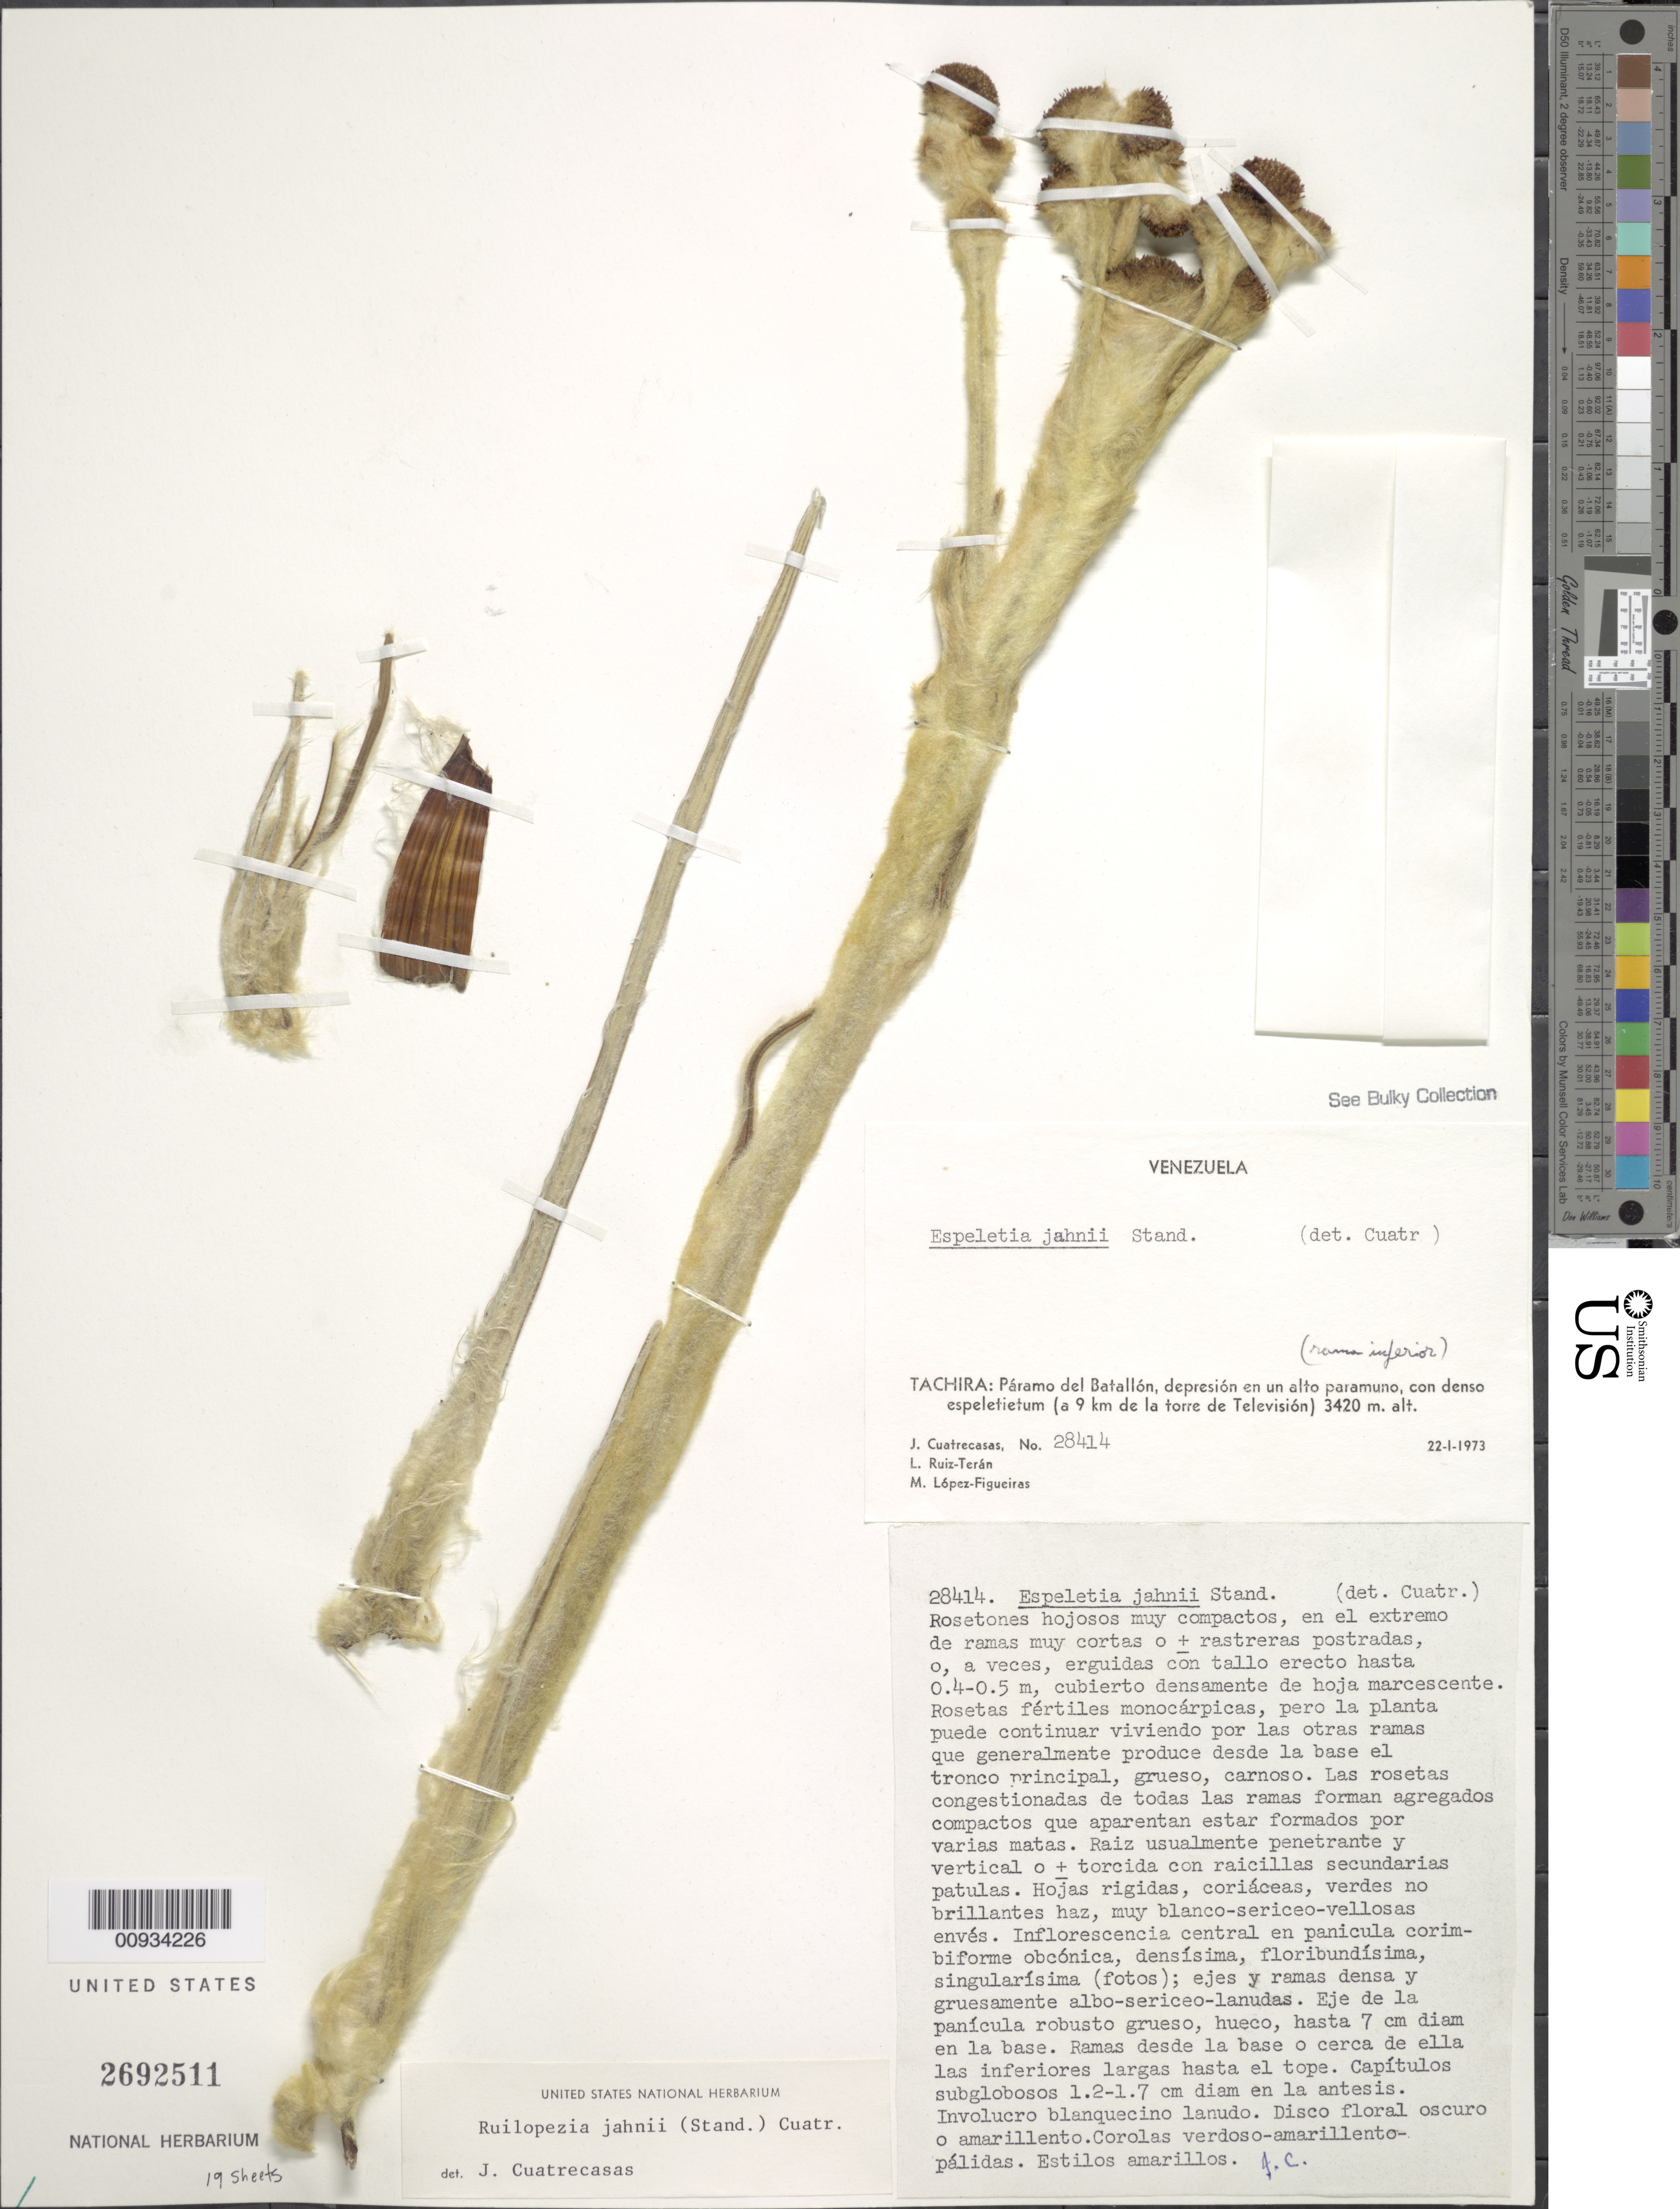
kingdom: Plantae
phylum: Tracheophyta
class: Magnoliopsida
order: Asterales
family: Asteraceae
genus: Ruilopezia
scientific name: Ruilopezia jahnii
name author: (Standl.) Cuatrec.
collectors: J. Cuatrecasas, L. E. Ruíz-Terán & M. López Figueiras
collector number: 28414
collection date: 1973-01-22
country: Venezuela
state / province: Tachira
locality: Paramo del Batallon (a 9 km de la torre de Television)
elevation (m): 3420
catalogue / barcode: US 2692511